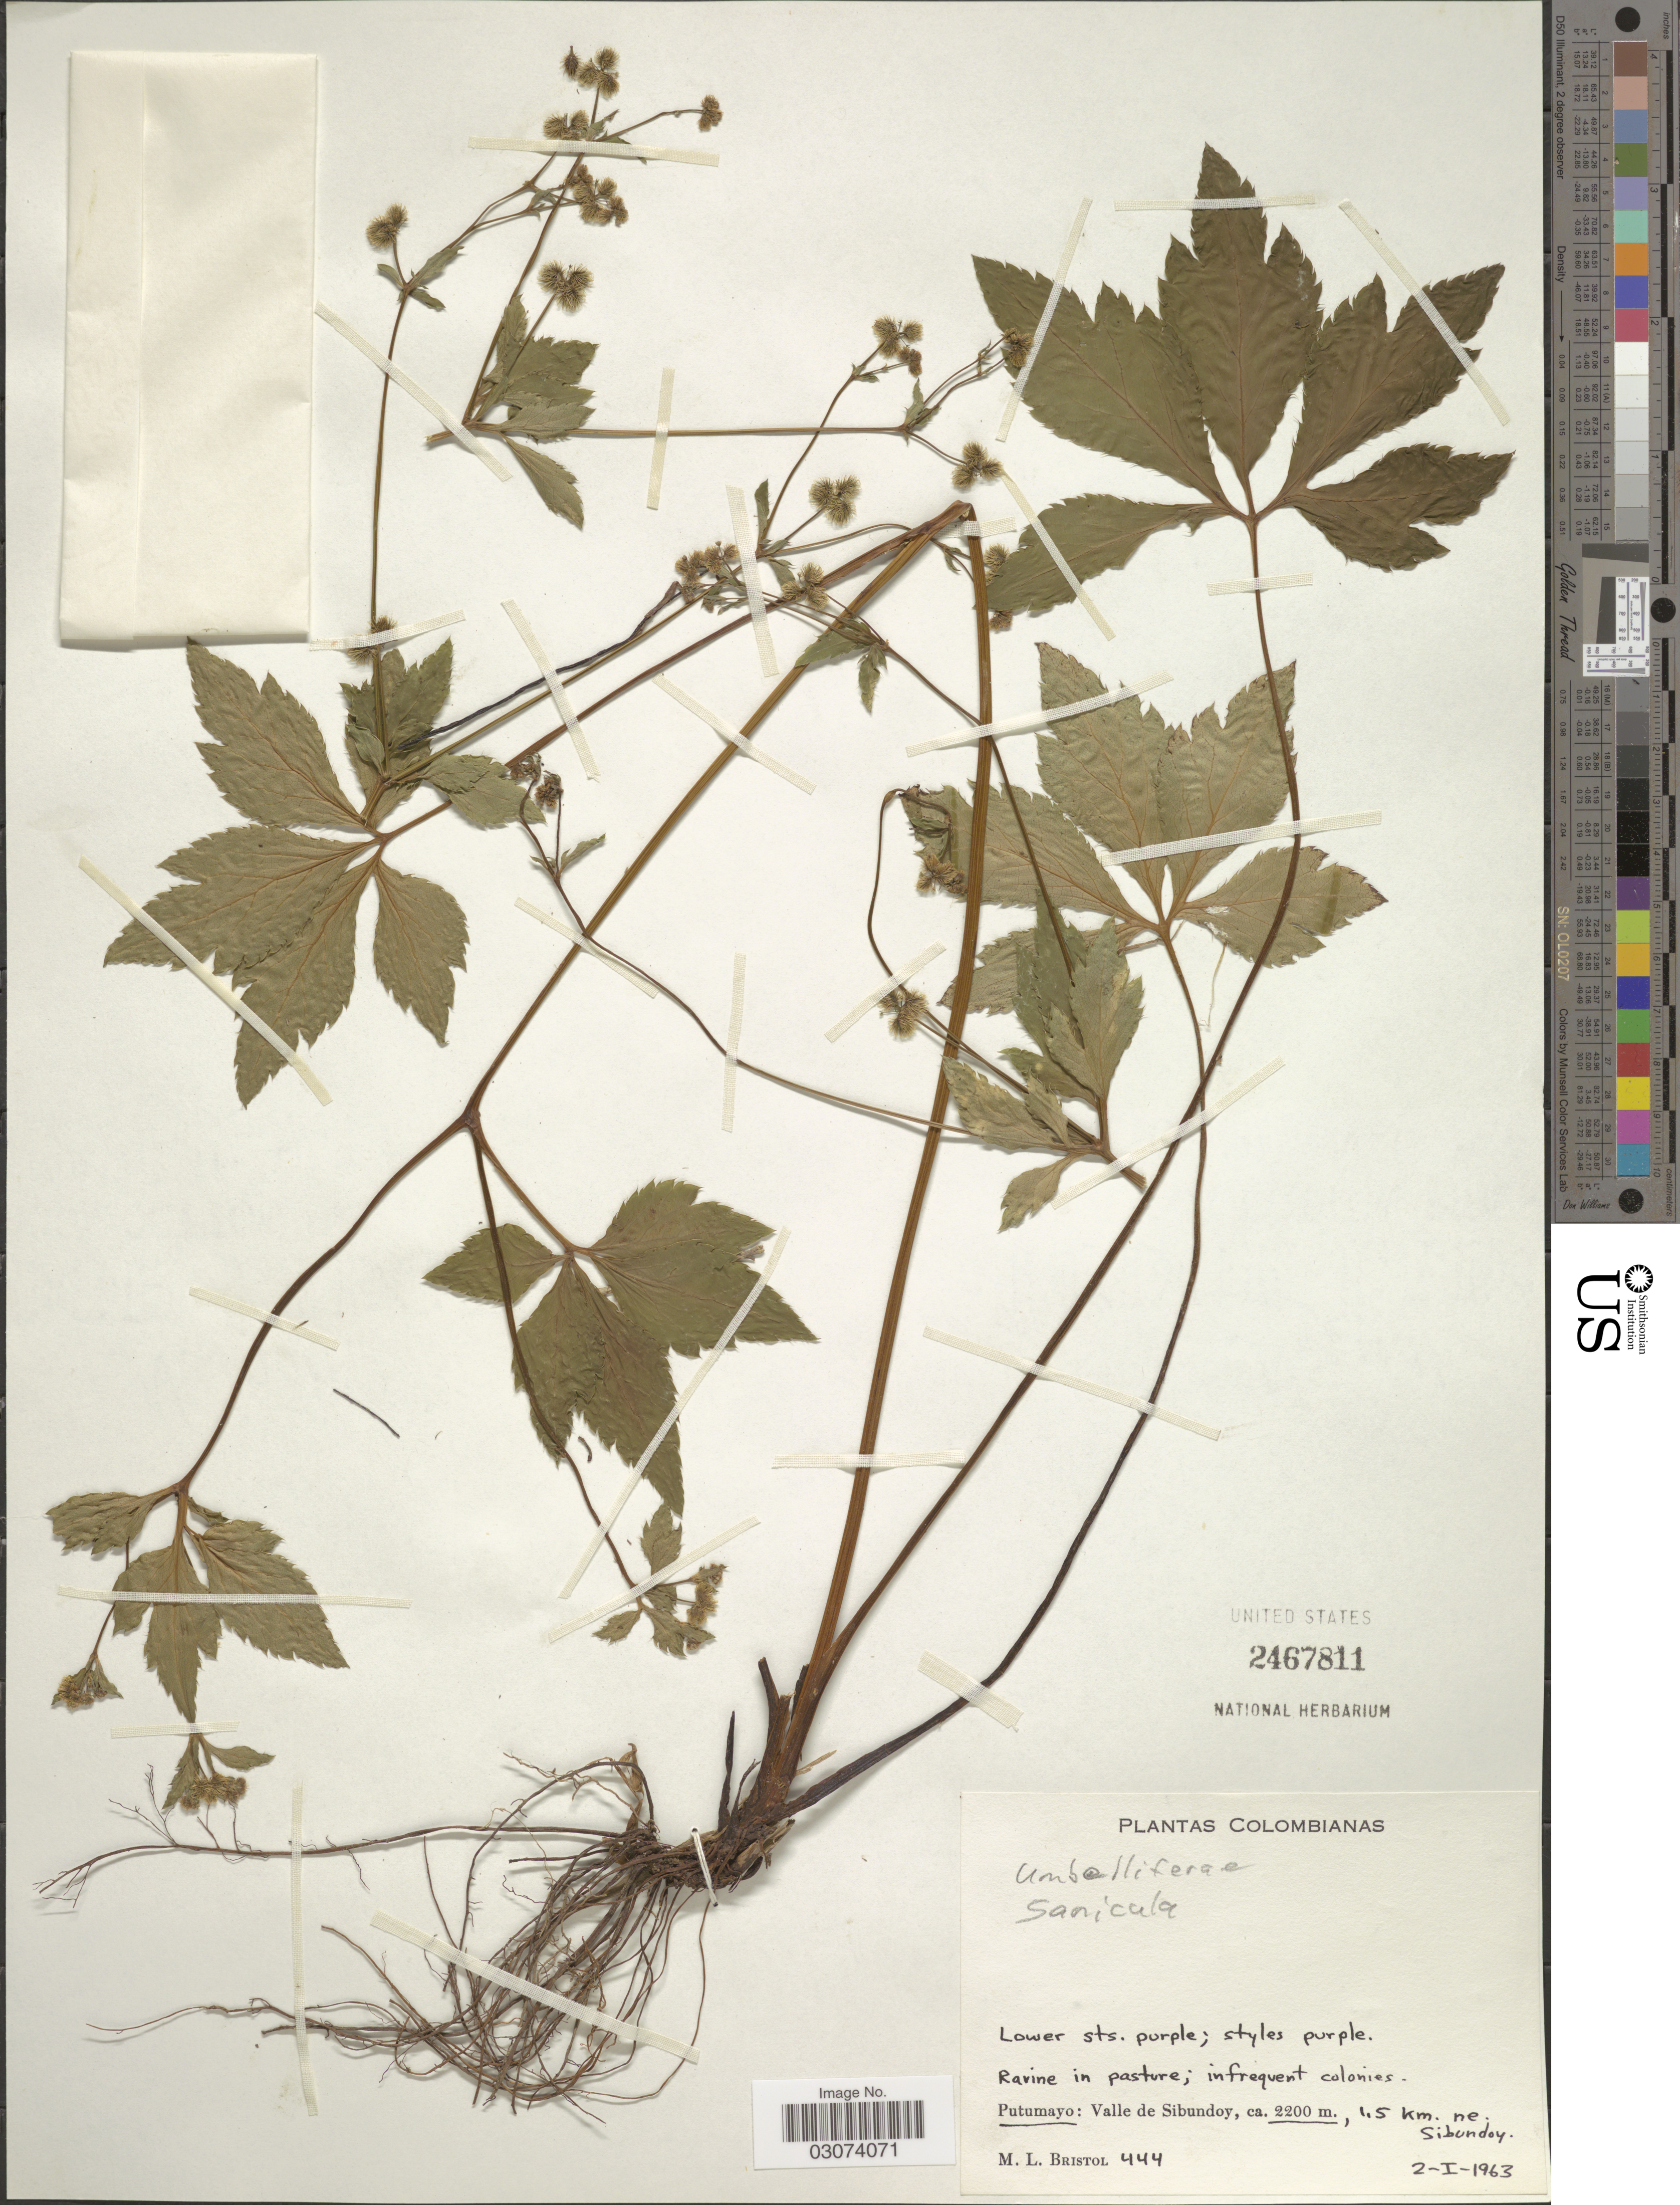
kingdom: Plantae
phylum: Tracheophyta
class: Magnoliopsida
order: Apiales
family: Apiaceae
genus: Sanicula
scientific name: Sanicula sp.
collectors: M. L. Bristol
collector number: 444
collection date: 1963-01-02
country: Colombia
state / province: Putumayo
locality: Valle de Sibundoy. 1.5 km. ne. Sibundoy.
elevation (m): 2200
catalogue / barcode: US 2467811